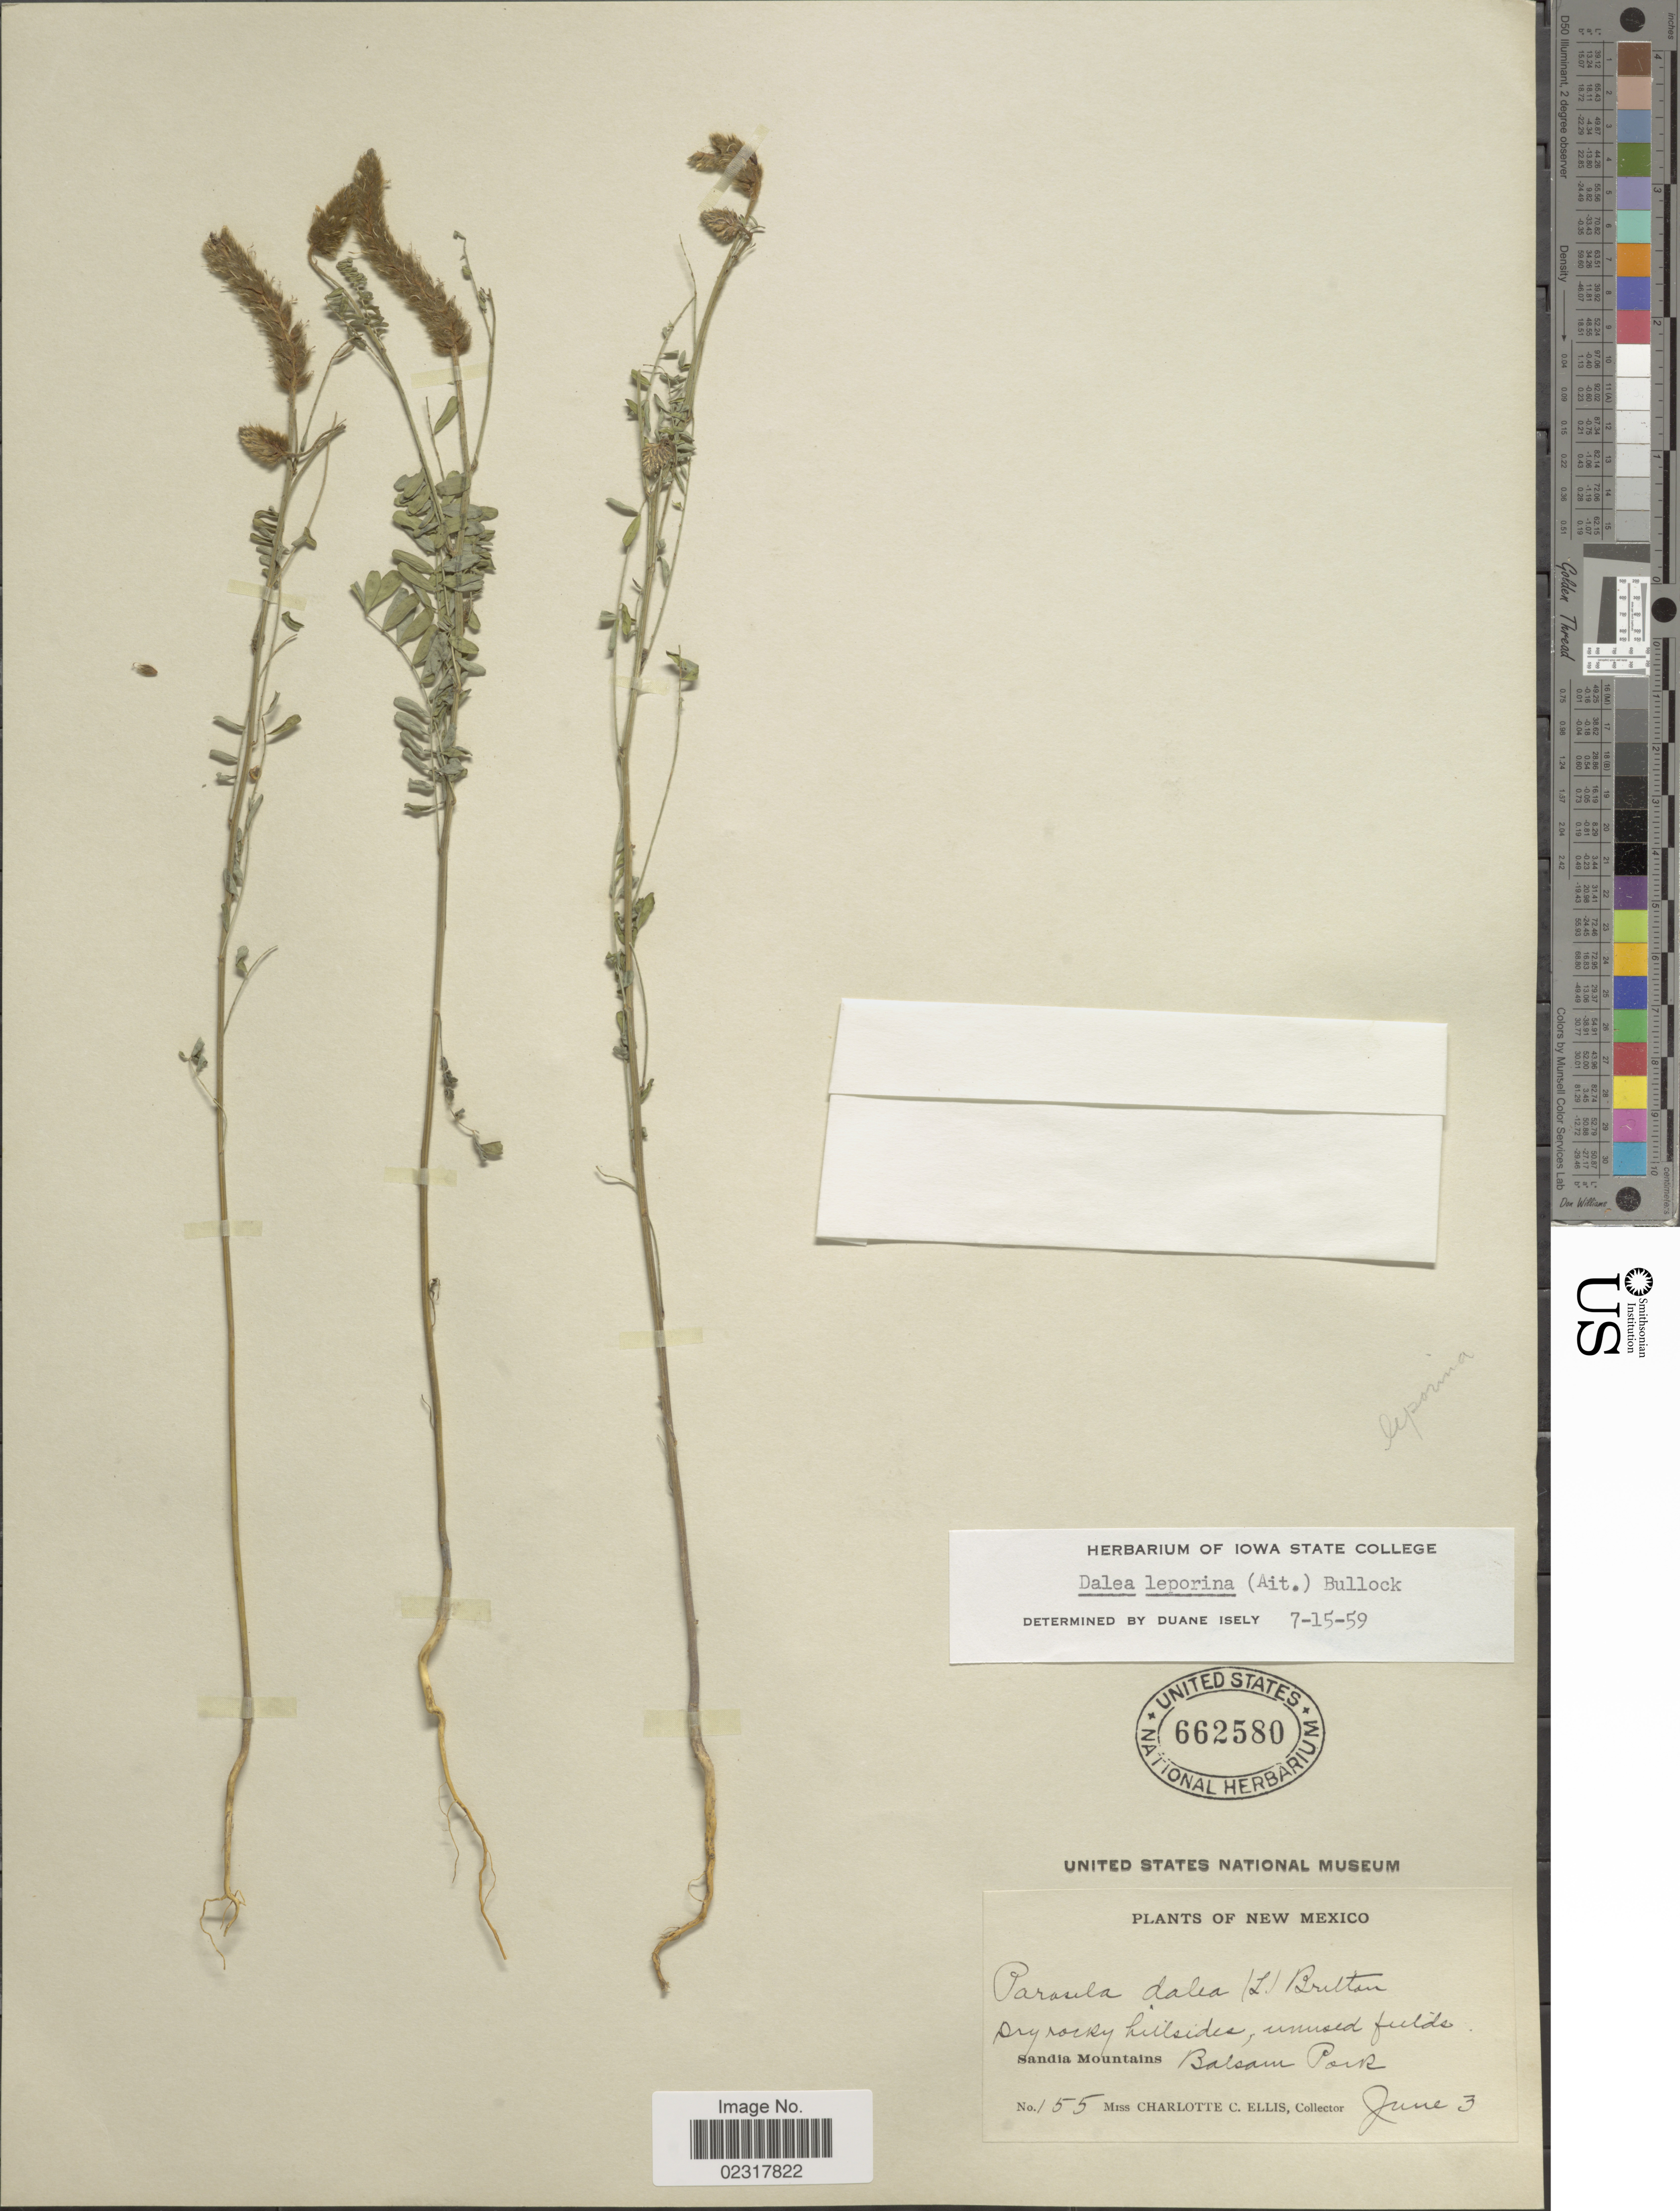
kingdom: Plantae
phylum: Tracheophyta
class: Magnoliopsida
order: Fabales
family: Fabaceae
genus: Dalea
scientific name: Dalea leporina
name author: (Aiton) Bullock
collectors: C. C. Ellis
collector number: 155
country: United States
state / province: New Mexico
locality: Dry rocky hillsides, unused fields. Sandia Mountains, Balsam Park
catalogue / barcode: US 662580